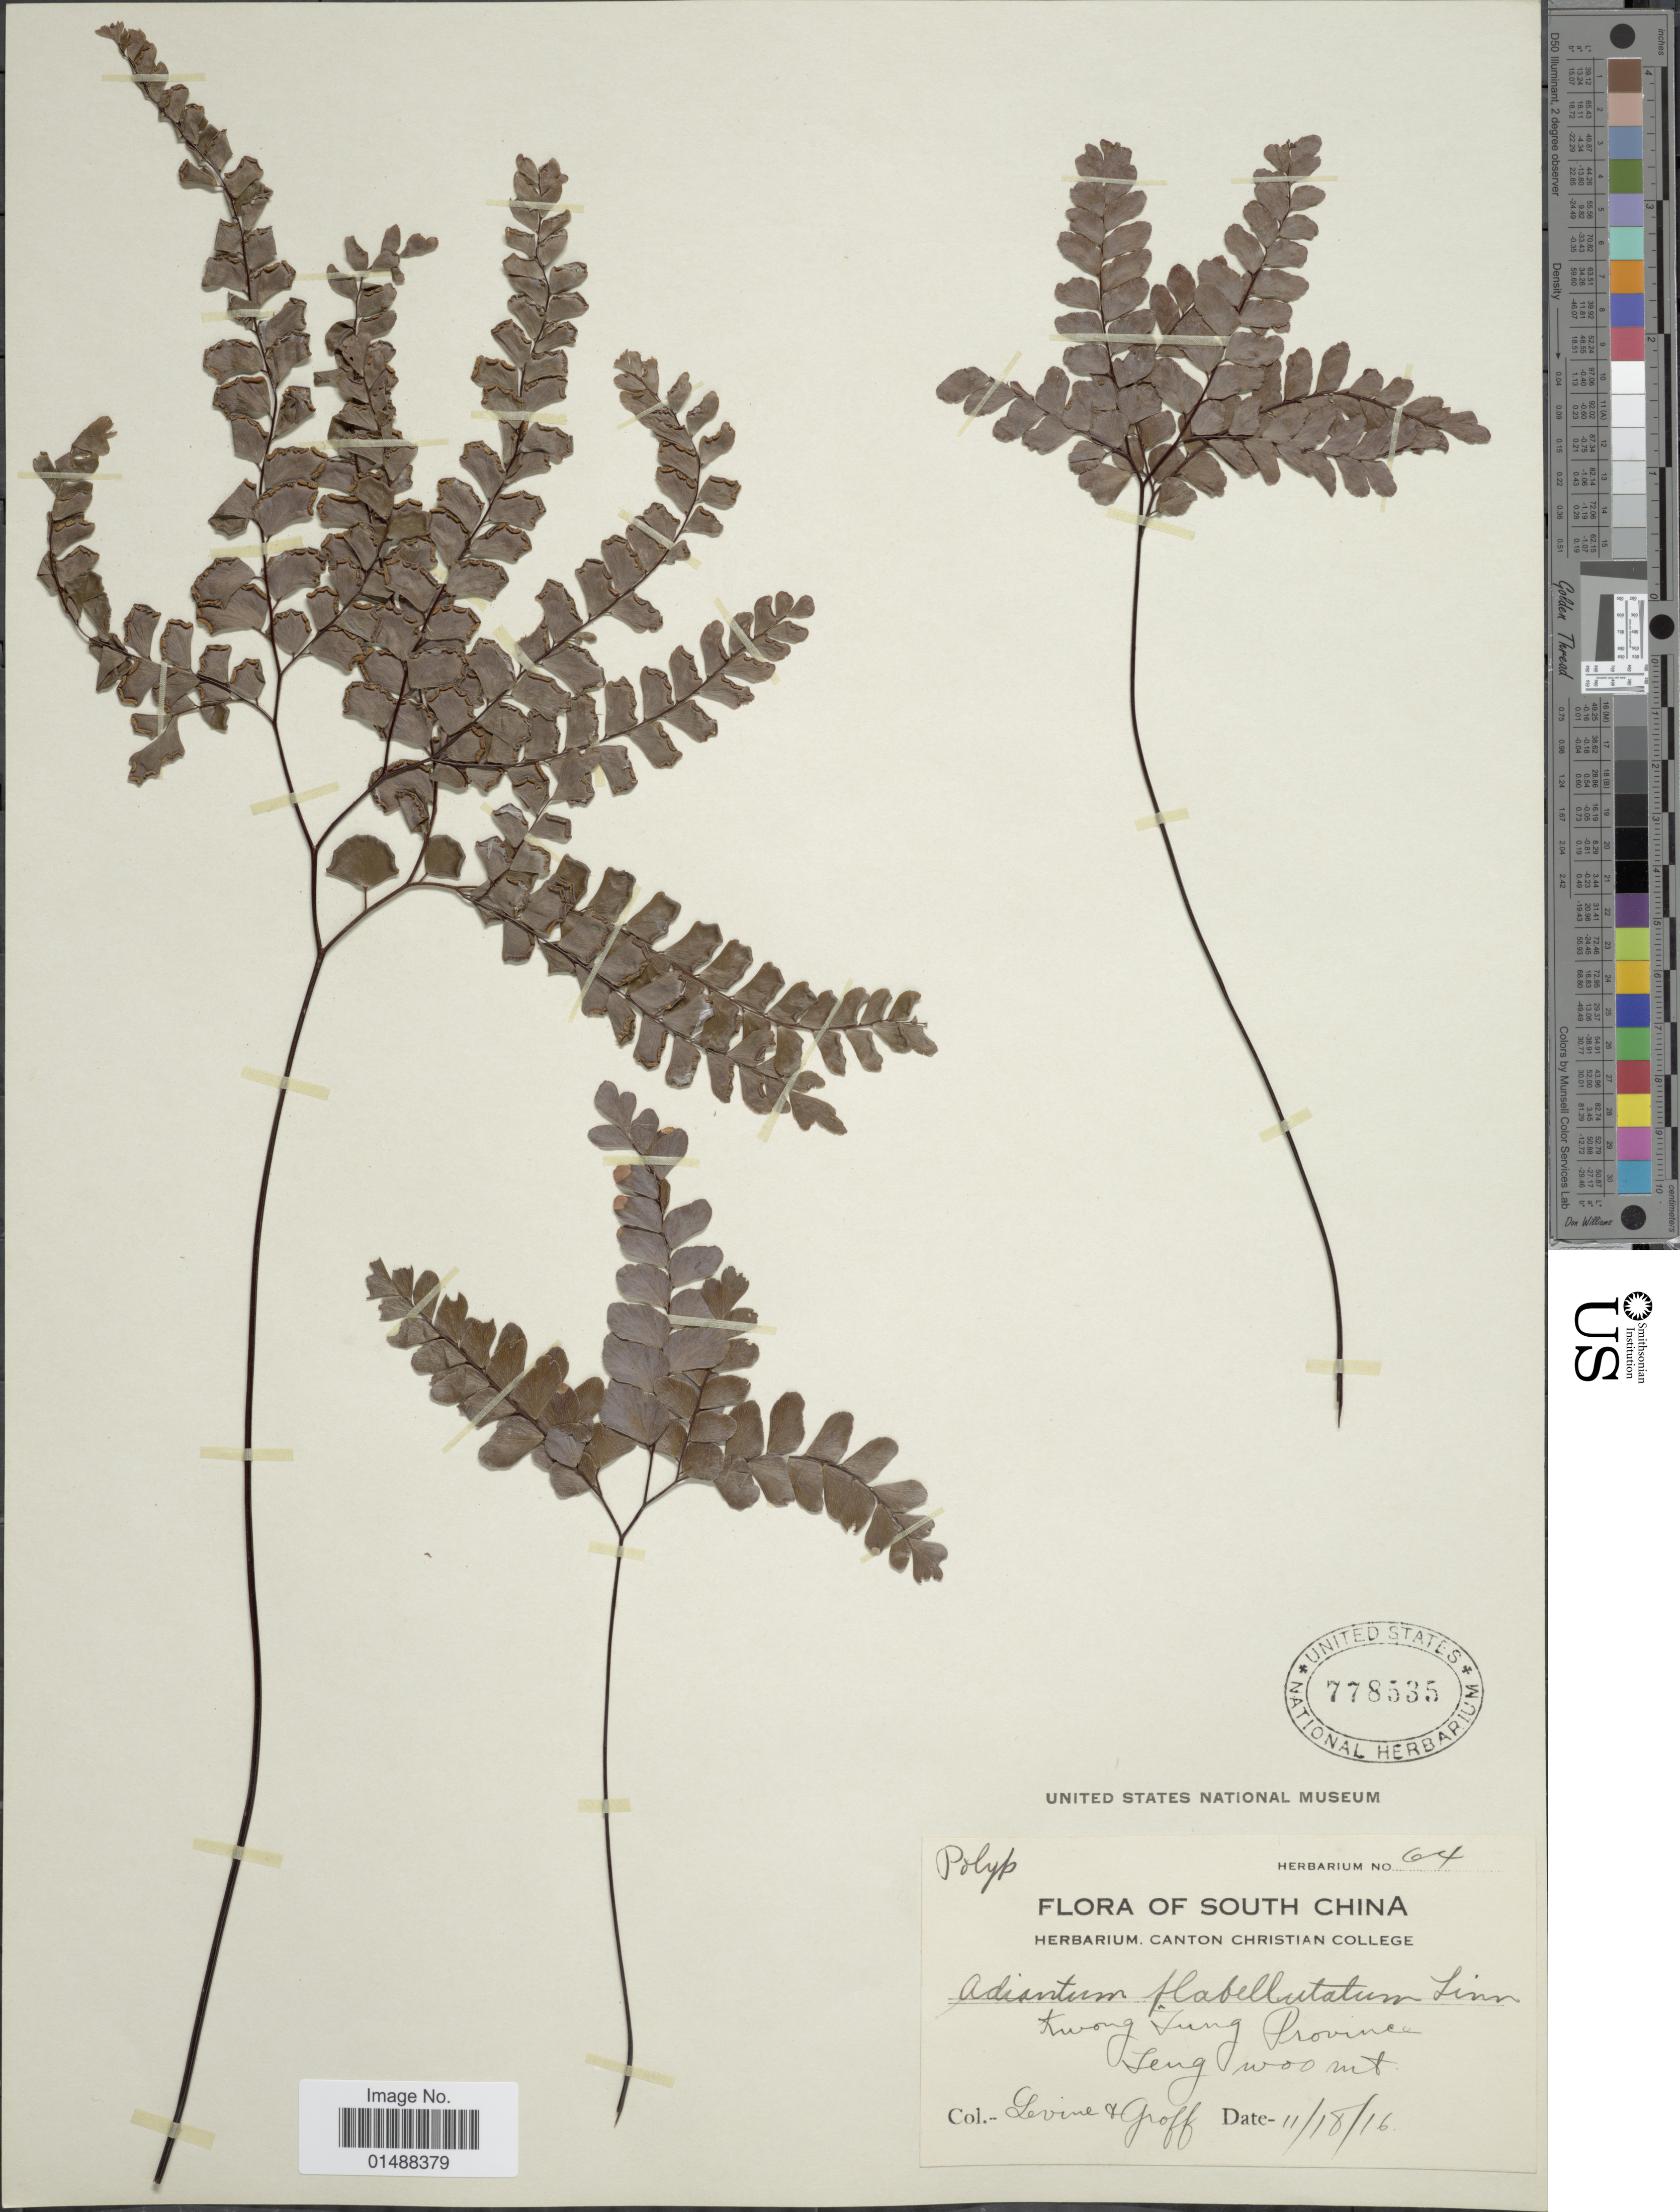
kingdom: Plantae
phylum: Tracheophyta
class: Polypodiopsida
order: Polypodiales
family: Pteridaceae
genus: Adiantum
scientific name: Adiantum flabellulatum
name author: L.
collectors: -. Levine & -- Groff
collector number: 64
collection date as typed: Transcribed d/m/y: 18/11/16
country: China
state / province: Guangdong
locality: South China, Kwong Tung, Province Zeng. [interpreted]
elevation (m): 2000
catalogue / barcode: US 778535